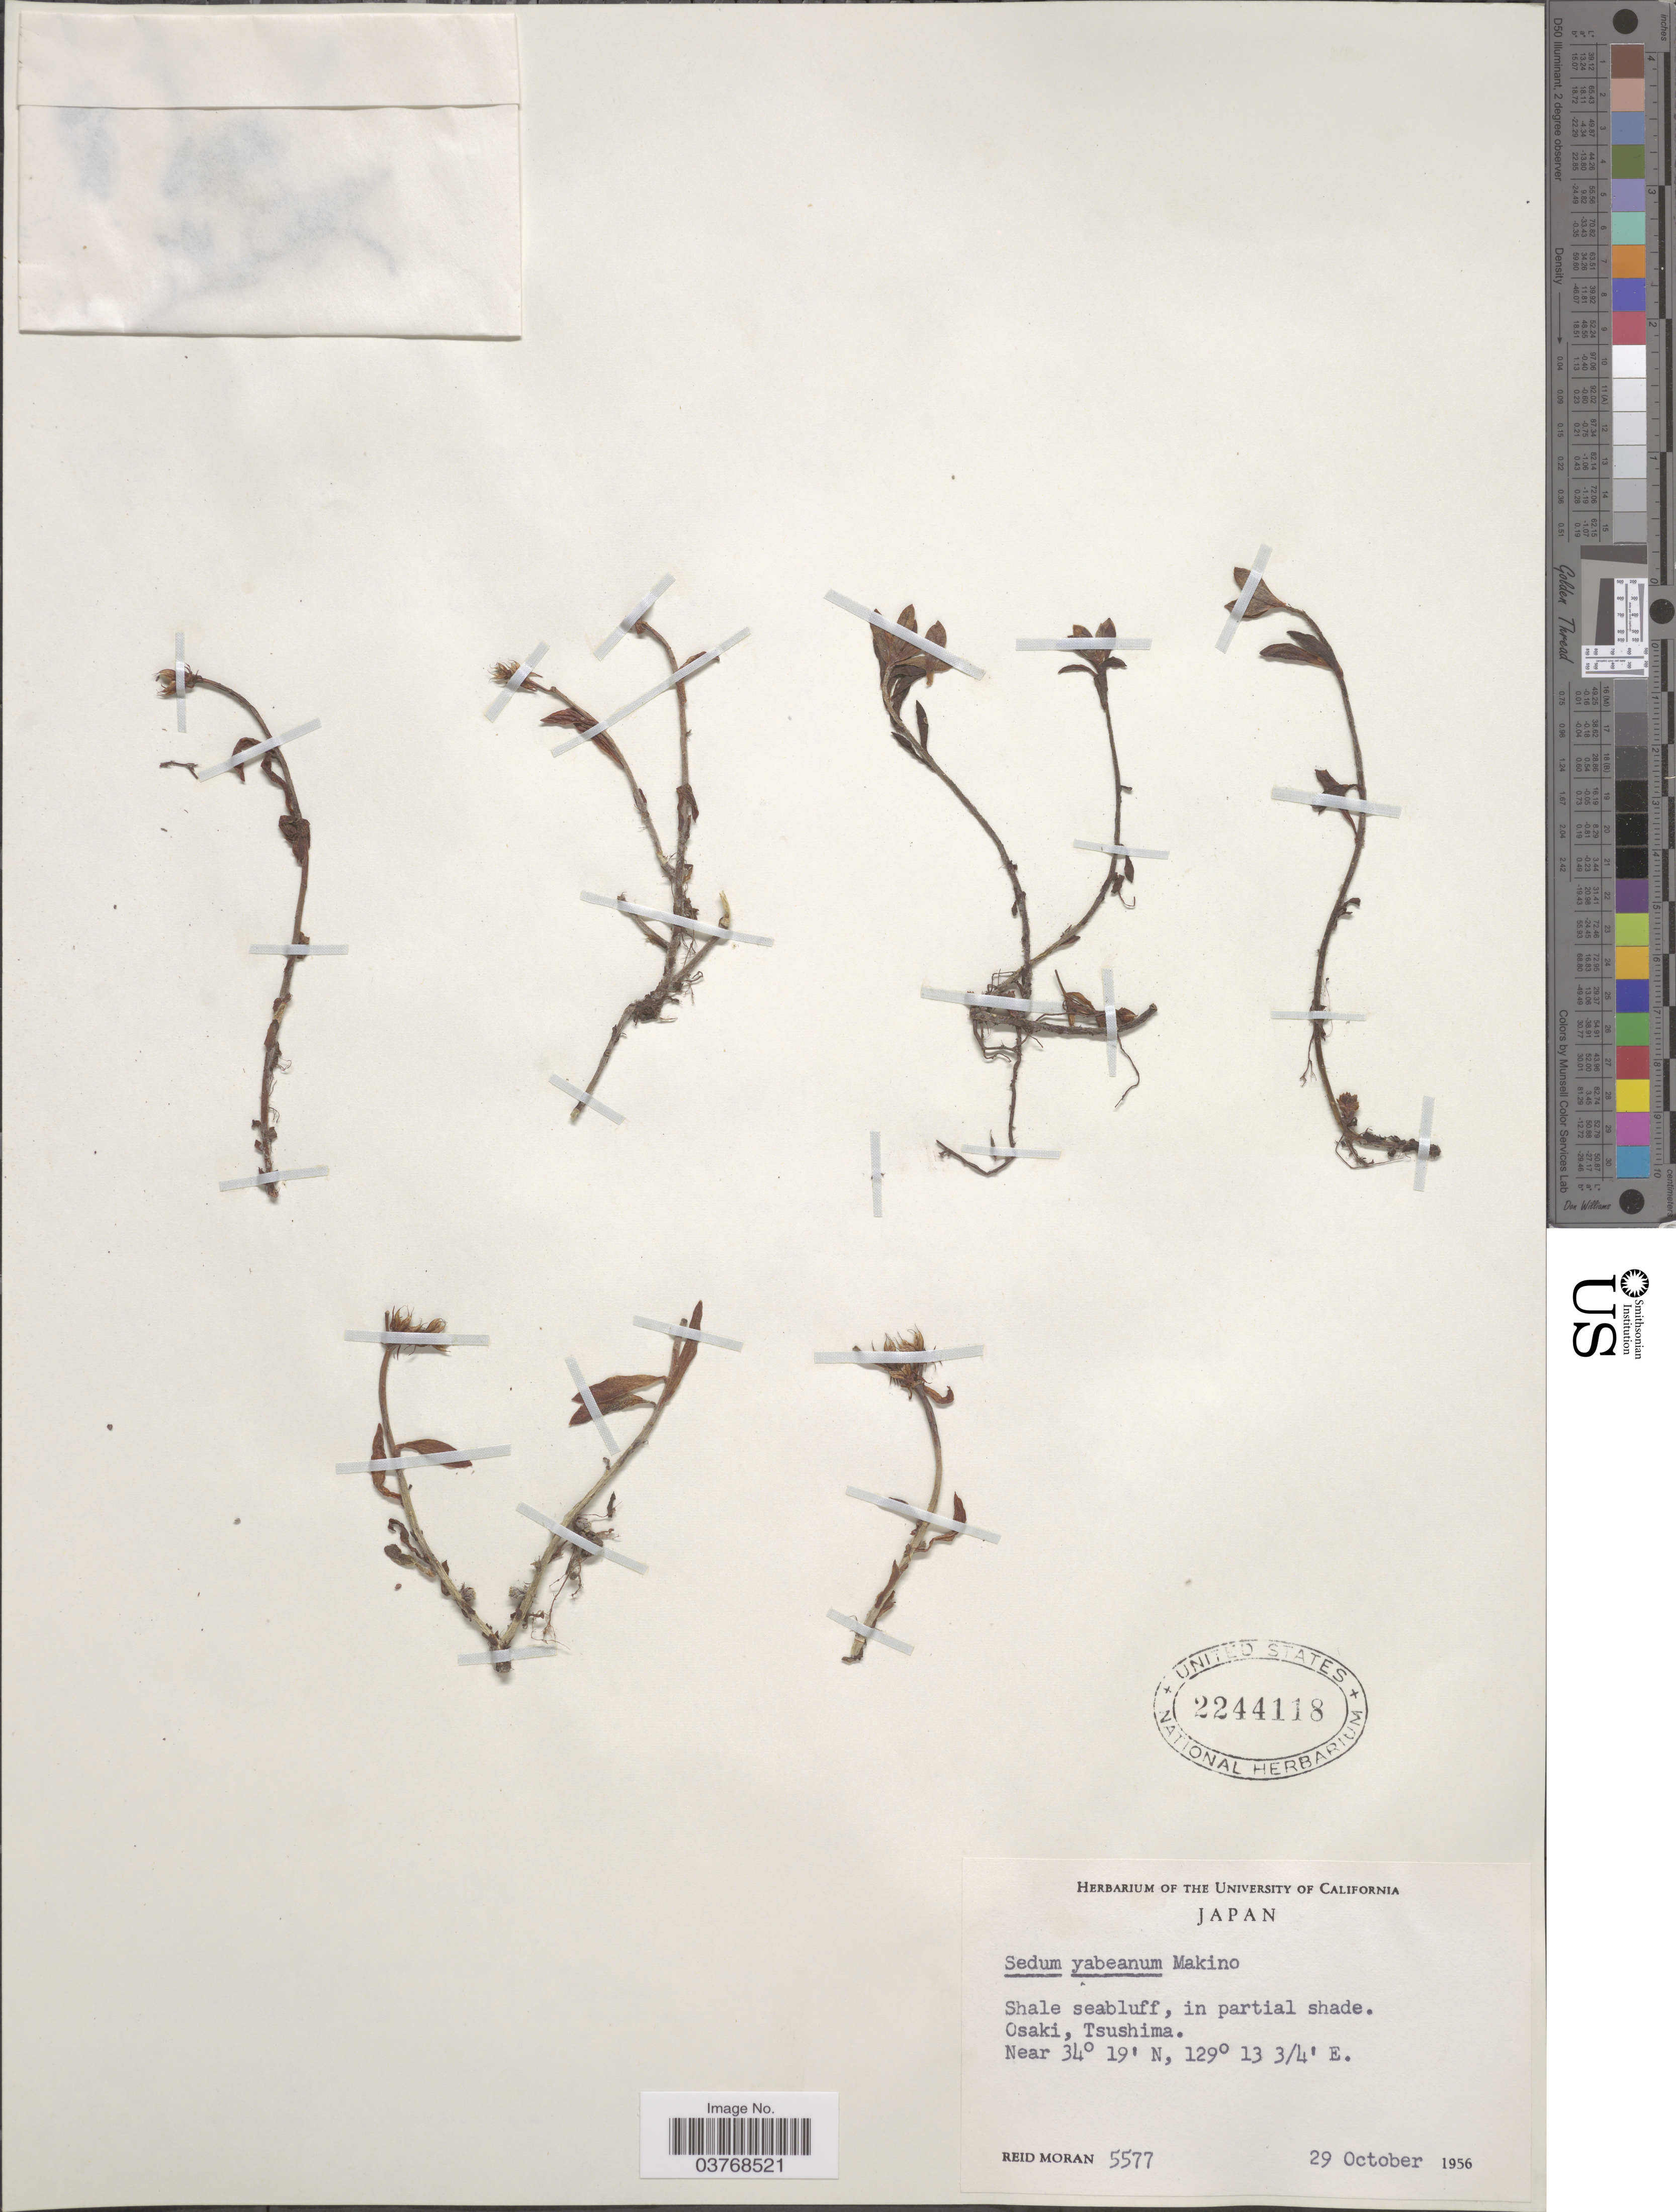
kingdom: Plantae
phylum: Tracheophyta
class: Magnoliopsida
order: Saxifragales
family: Crassulaceae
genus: Sedum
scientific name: Sedum yabeanum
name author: Makino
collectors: R. Moran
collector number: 5577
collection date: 1956-10-29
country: Japan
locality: Osaki, Tsushima.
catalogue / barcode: US 2244118